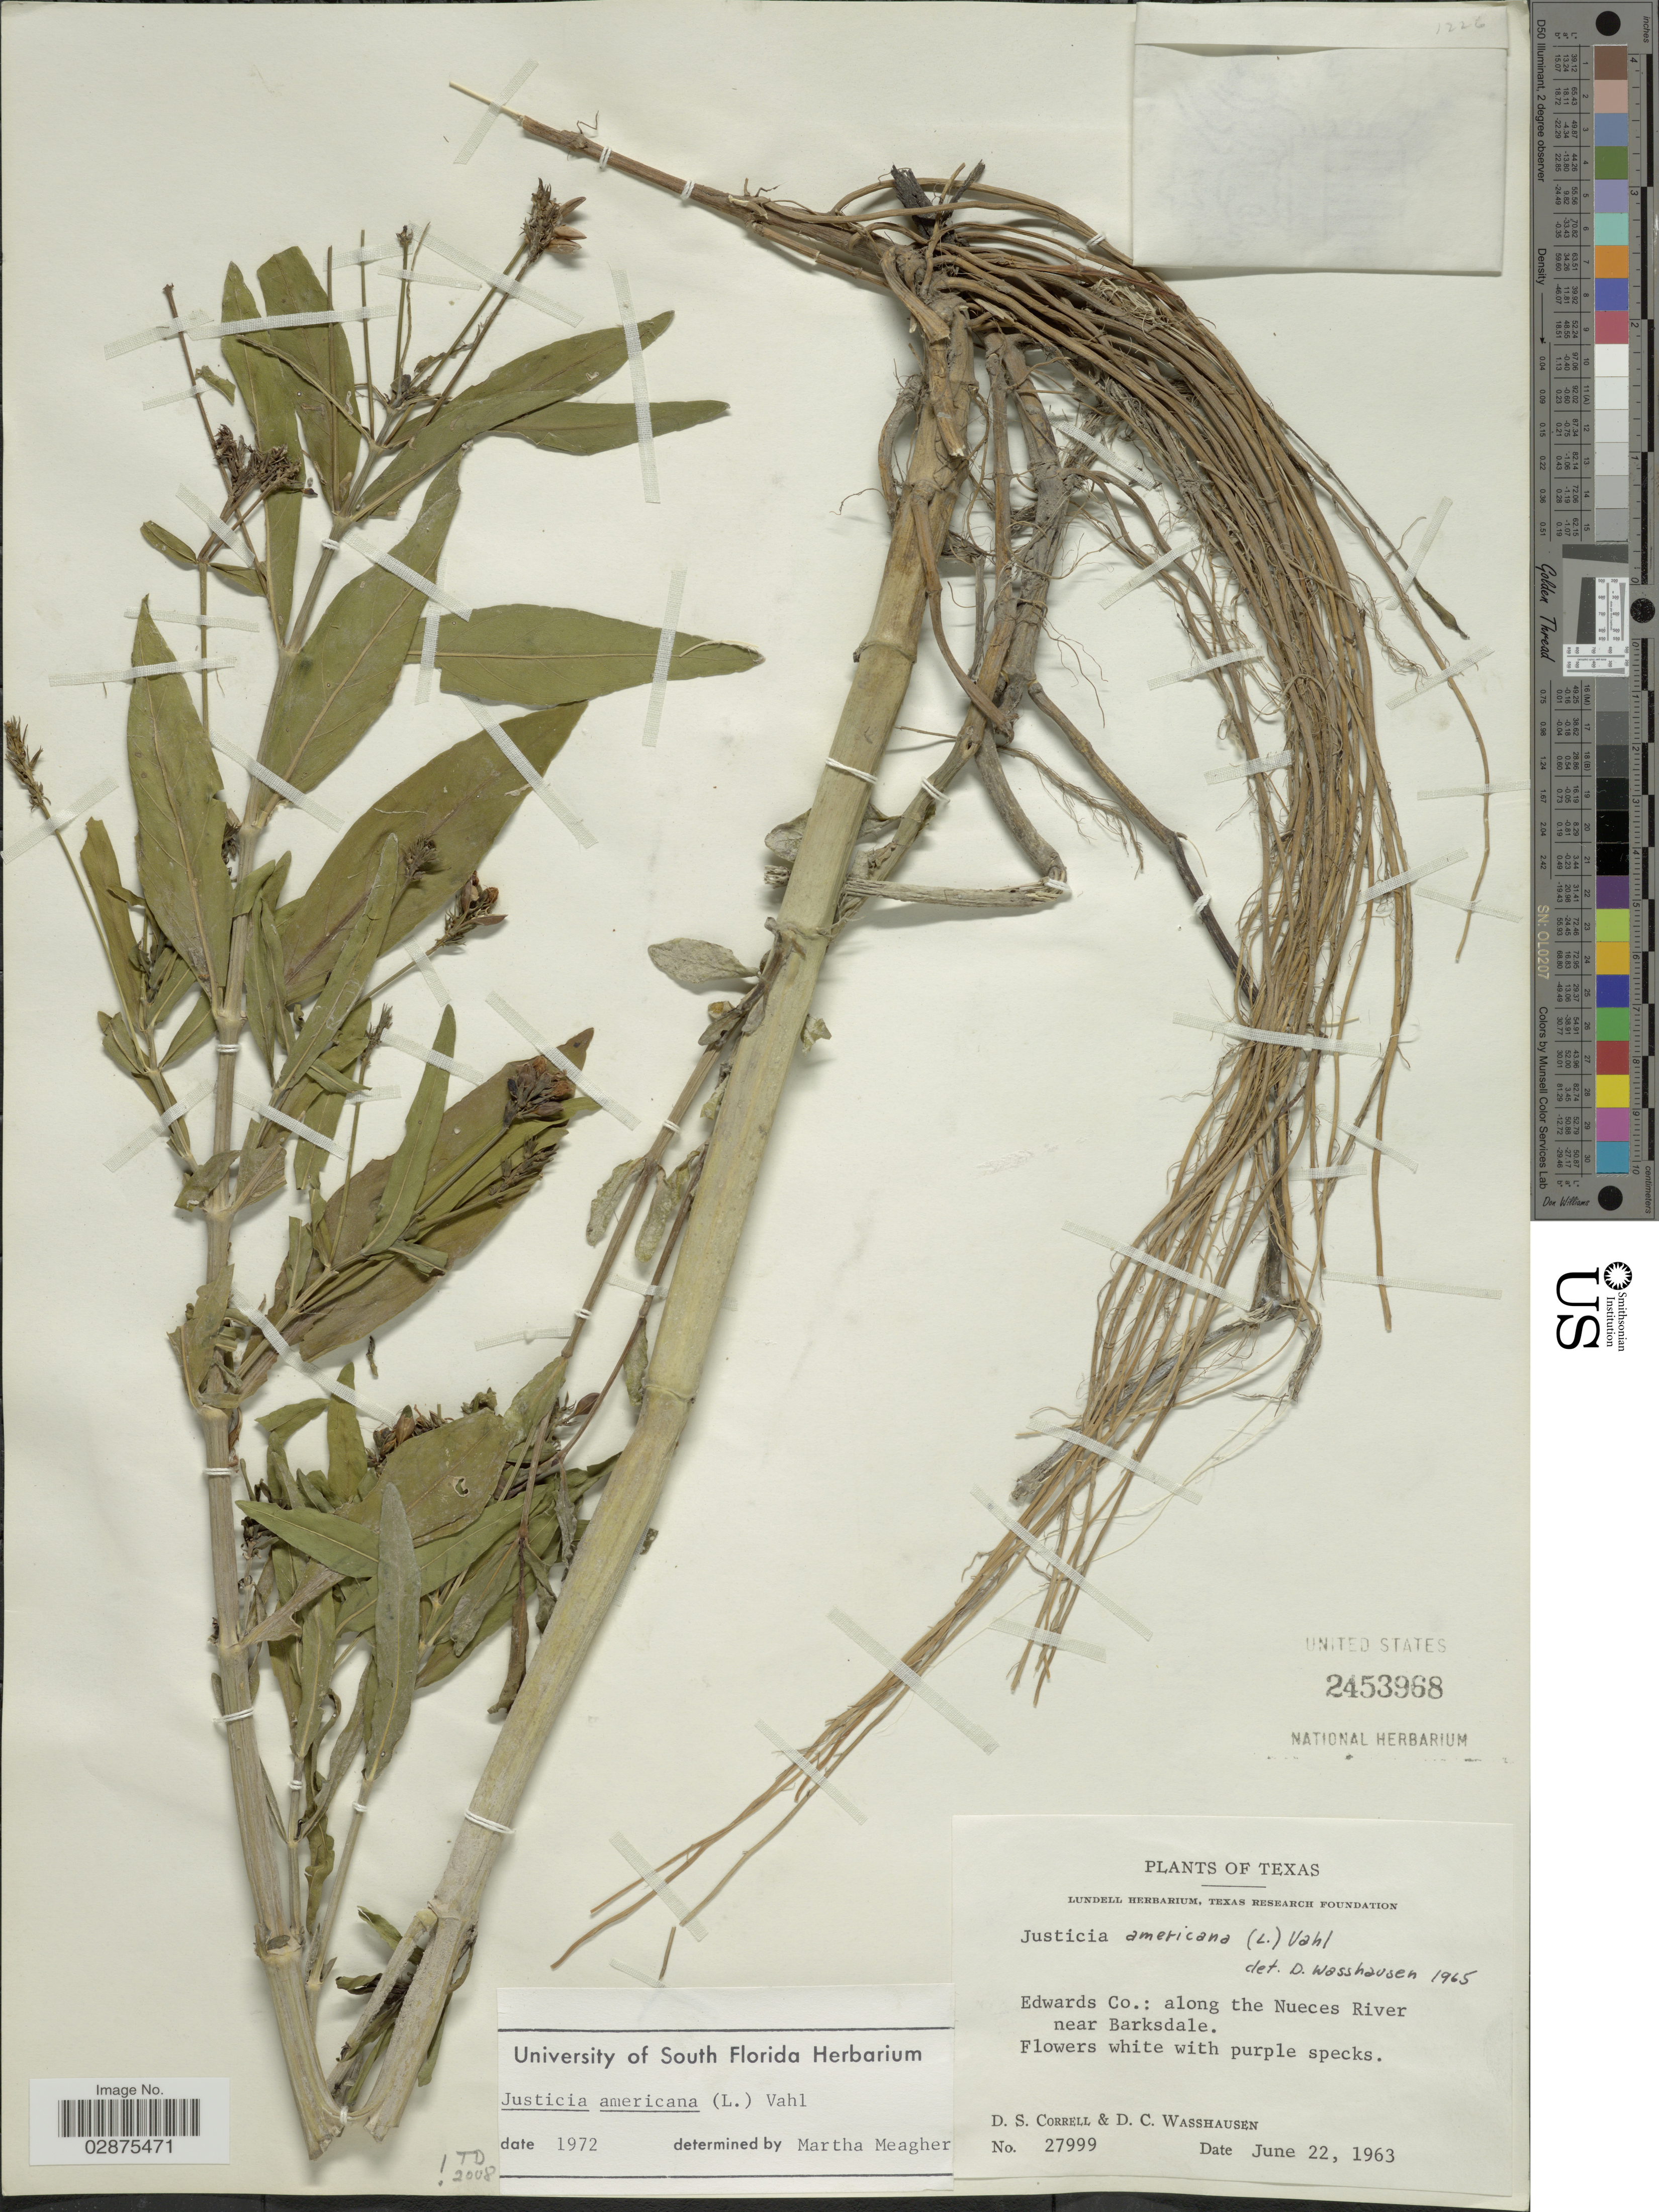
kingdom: Plantae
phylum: Tracheophyta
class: Magnoliopsida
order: Lamiales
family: Acanthaceae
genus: Justicia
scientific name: Justicia americana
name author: (L.) Vahl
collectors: D. S. Correll & D. C. Wasshausen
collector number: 27999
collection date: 1963-06-22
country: United States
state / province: Texas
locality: Edwards Co.: along the Nueces River near Barksdale.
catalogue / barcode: US 2453968